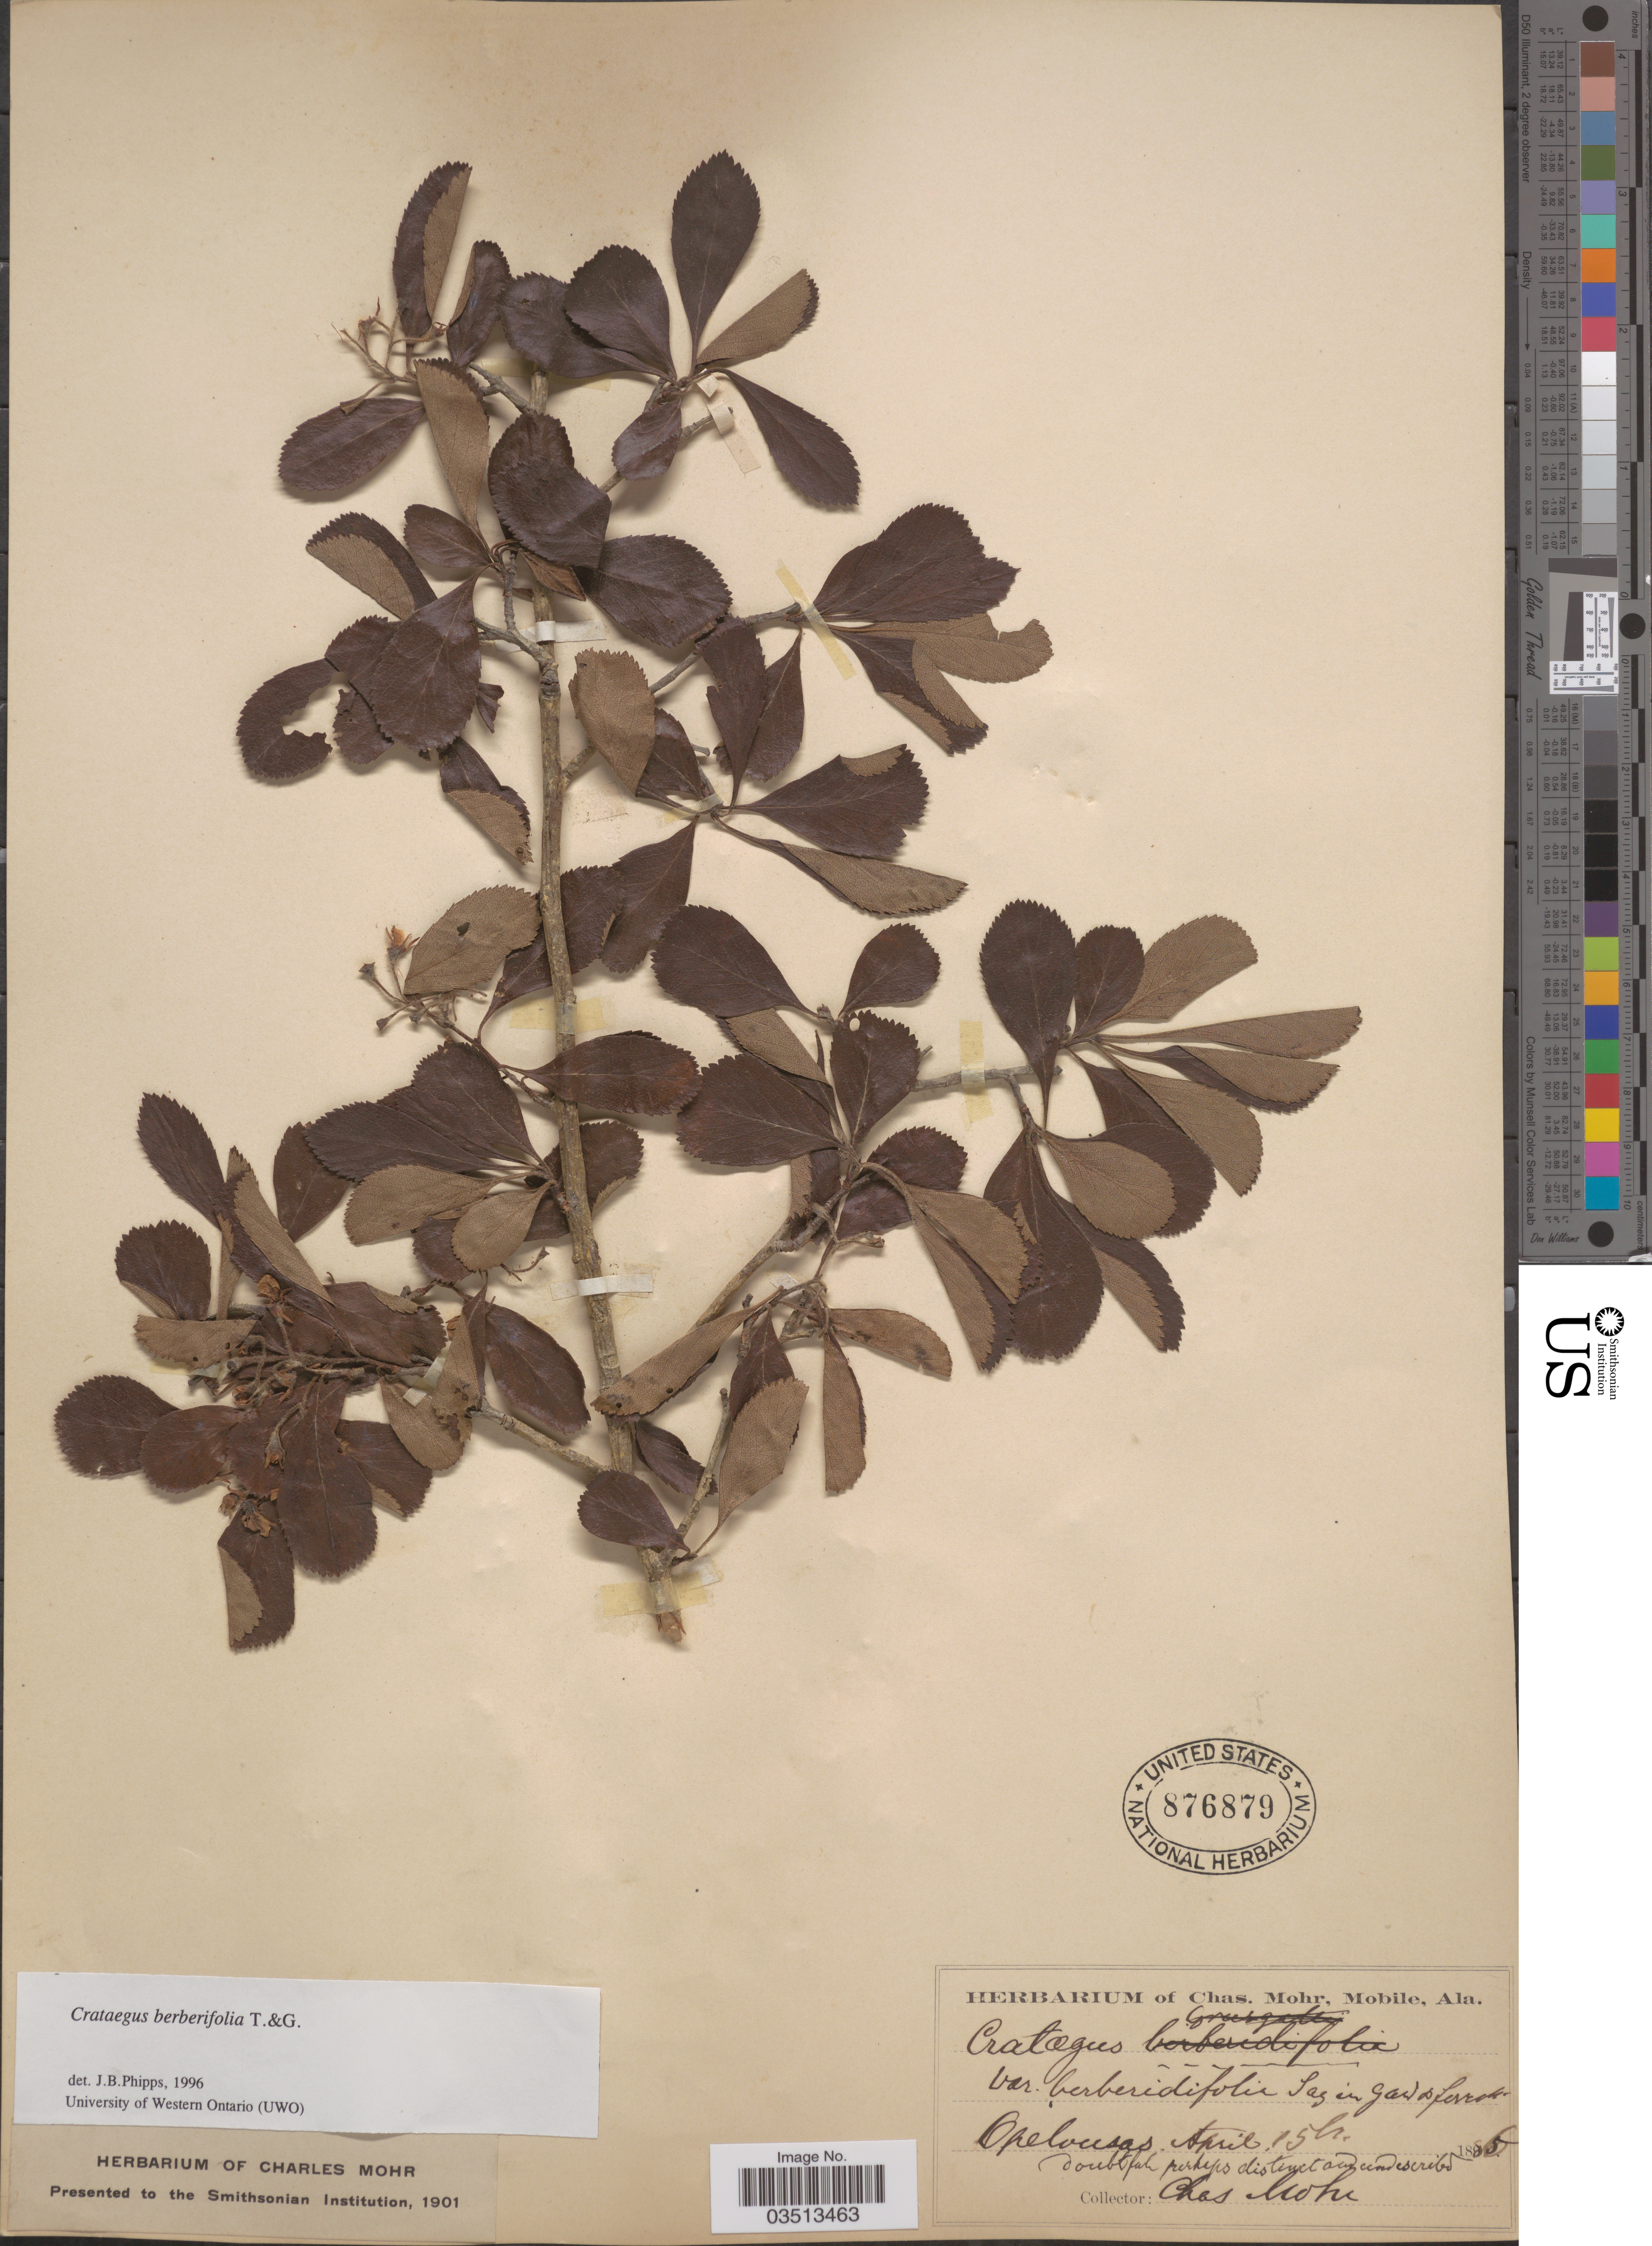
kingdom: Plantae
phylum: Tracheophyta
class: Magnoliopsida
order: Rosales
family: Rosaceae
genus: Crataegus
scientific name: Crataegus berberifolia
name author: Torr. & A. Gray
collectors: Mohr, C. T. (herbarium)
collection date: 1885-04-15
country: United States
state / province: Alabama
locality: Opelousas.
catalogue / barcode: US 876879